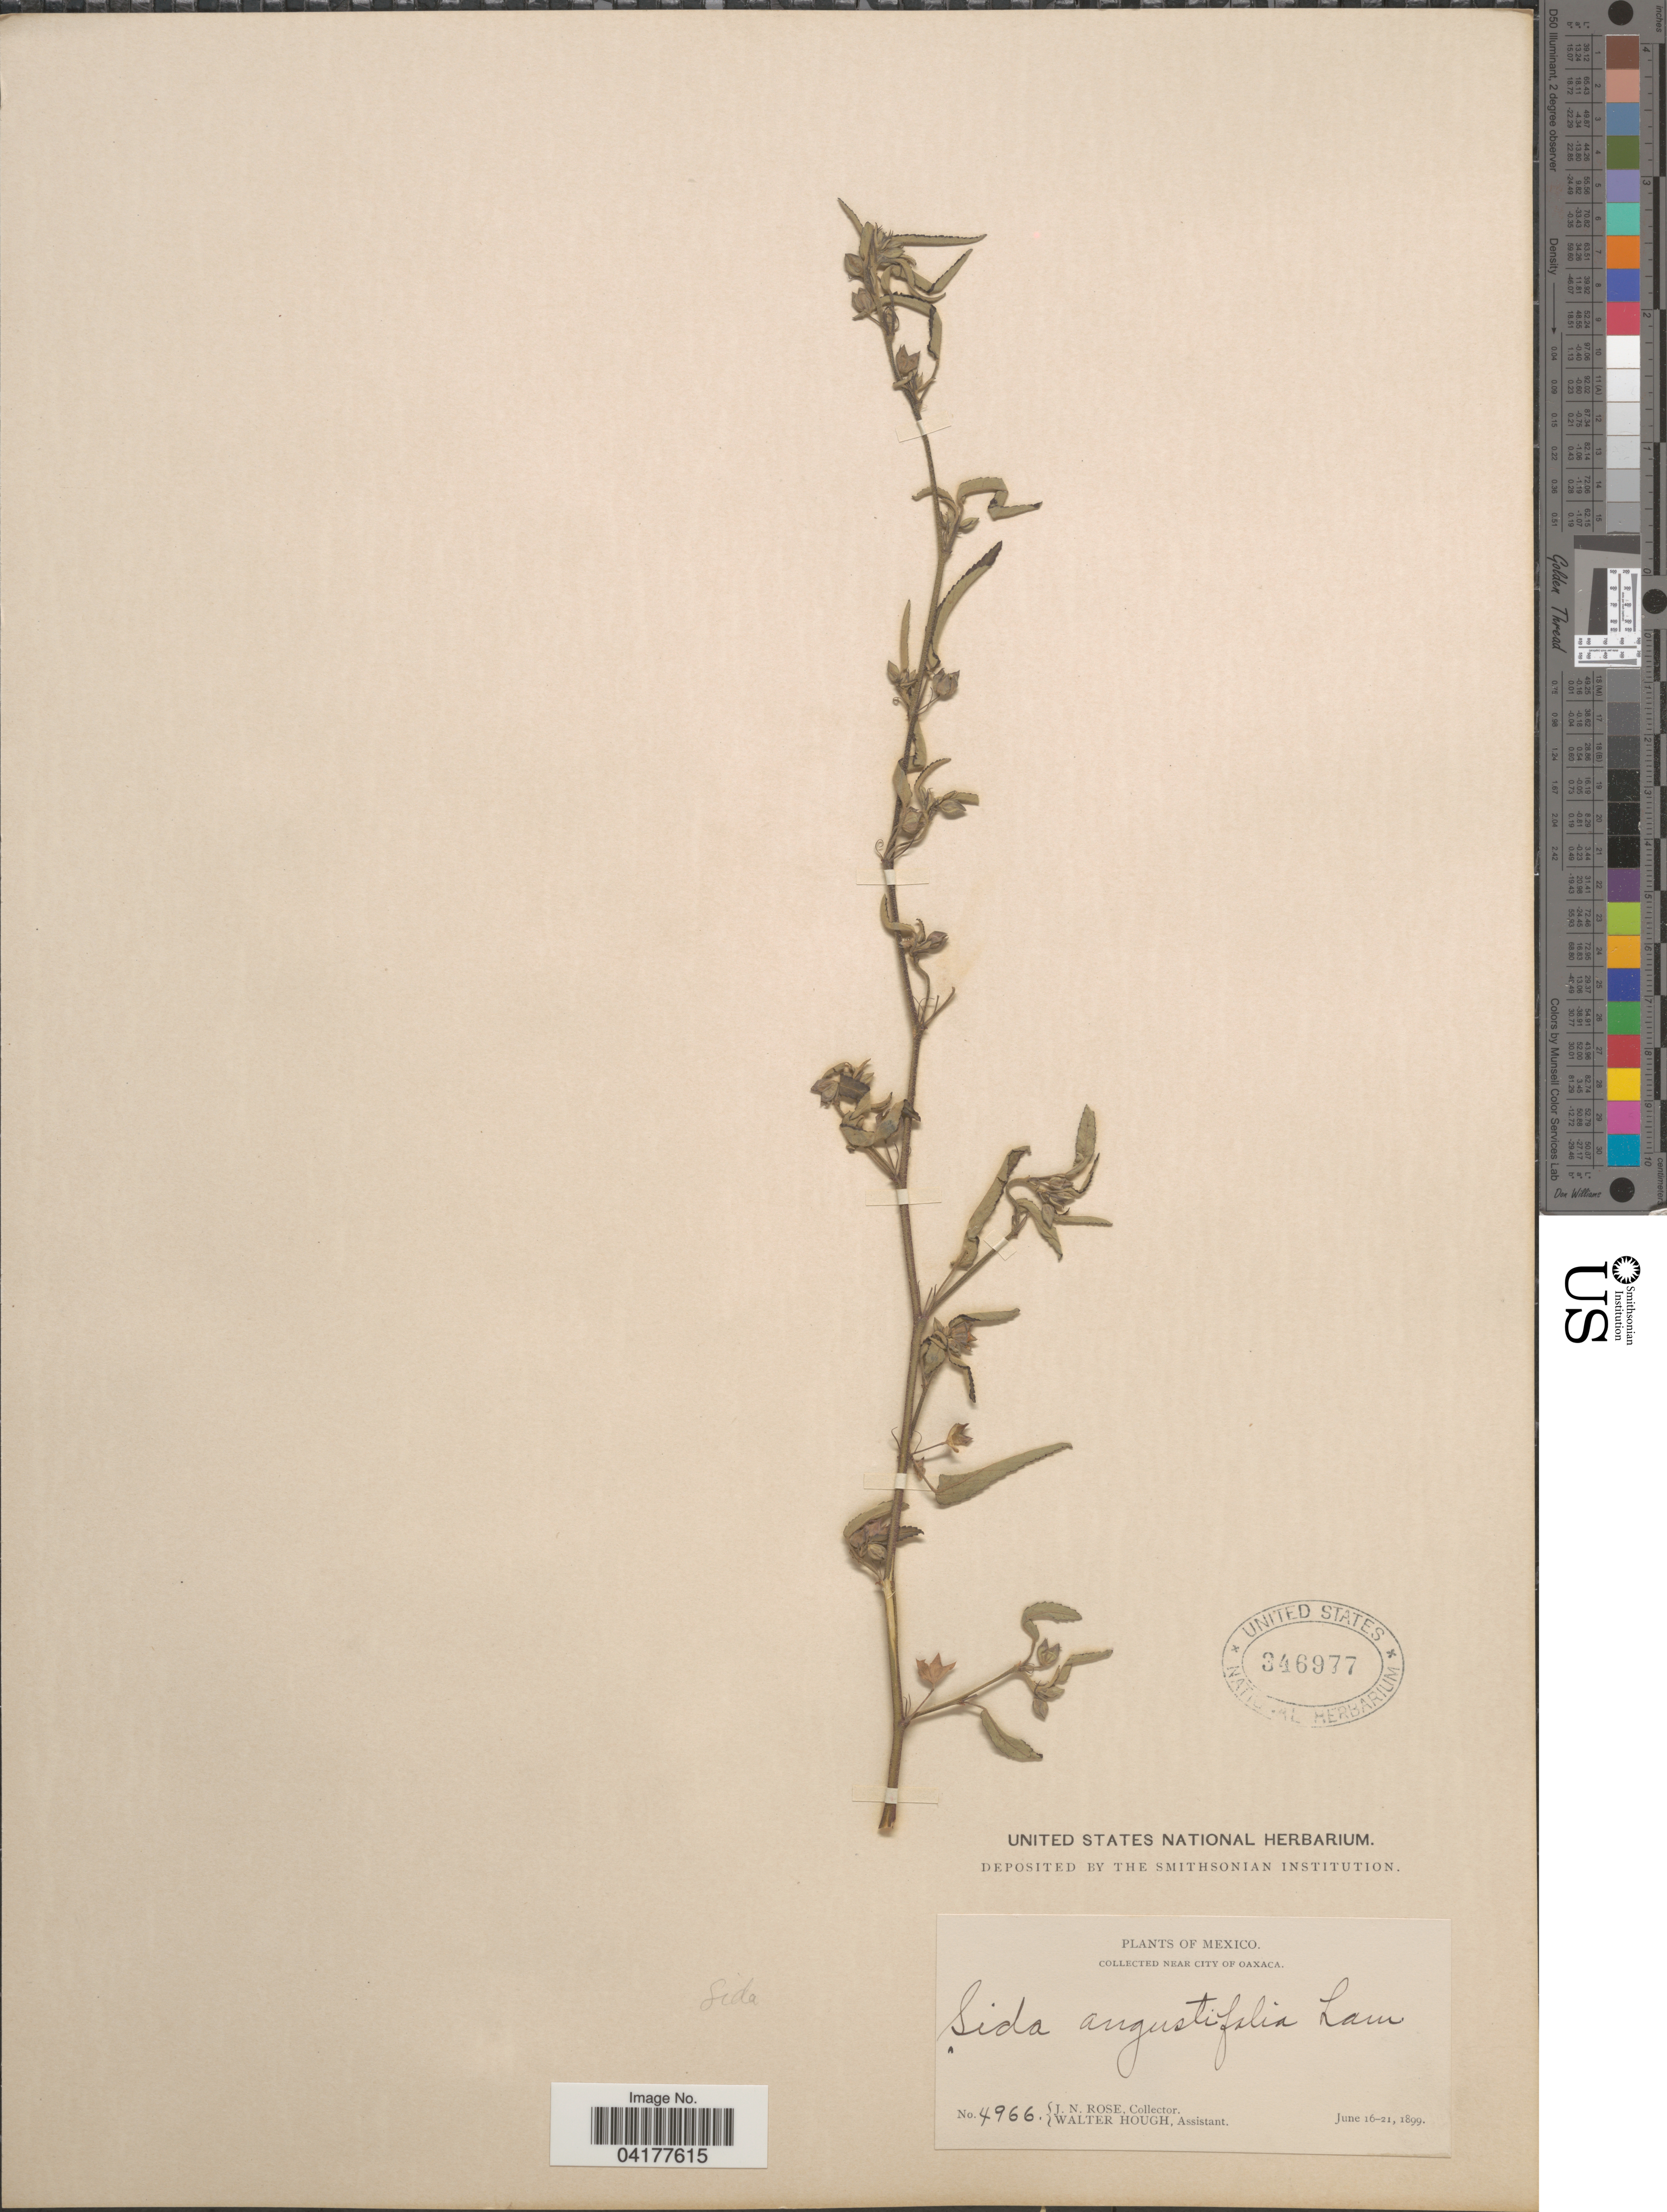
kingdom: Plantae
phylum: Tracheophyta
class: Magnoliopsida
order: Malvales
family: Malvaceae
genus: Sida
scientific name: Sida spinosa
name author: L.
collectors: J. N. Rose & W. Hough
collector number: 4966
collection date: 1899-06-16/1899-06-21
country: Mexico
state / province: Oaxaca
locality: Near city of Oaxaca.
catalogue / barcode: US 346977